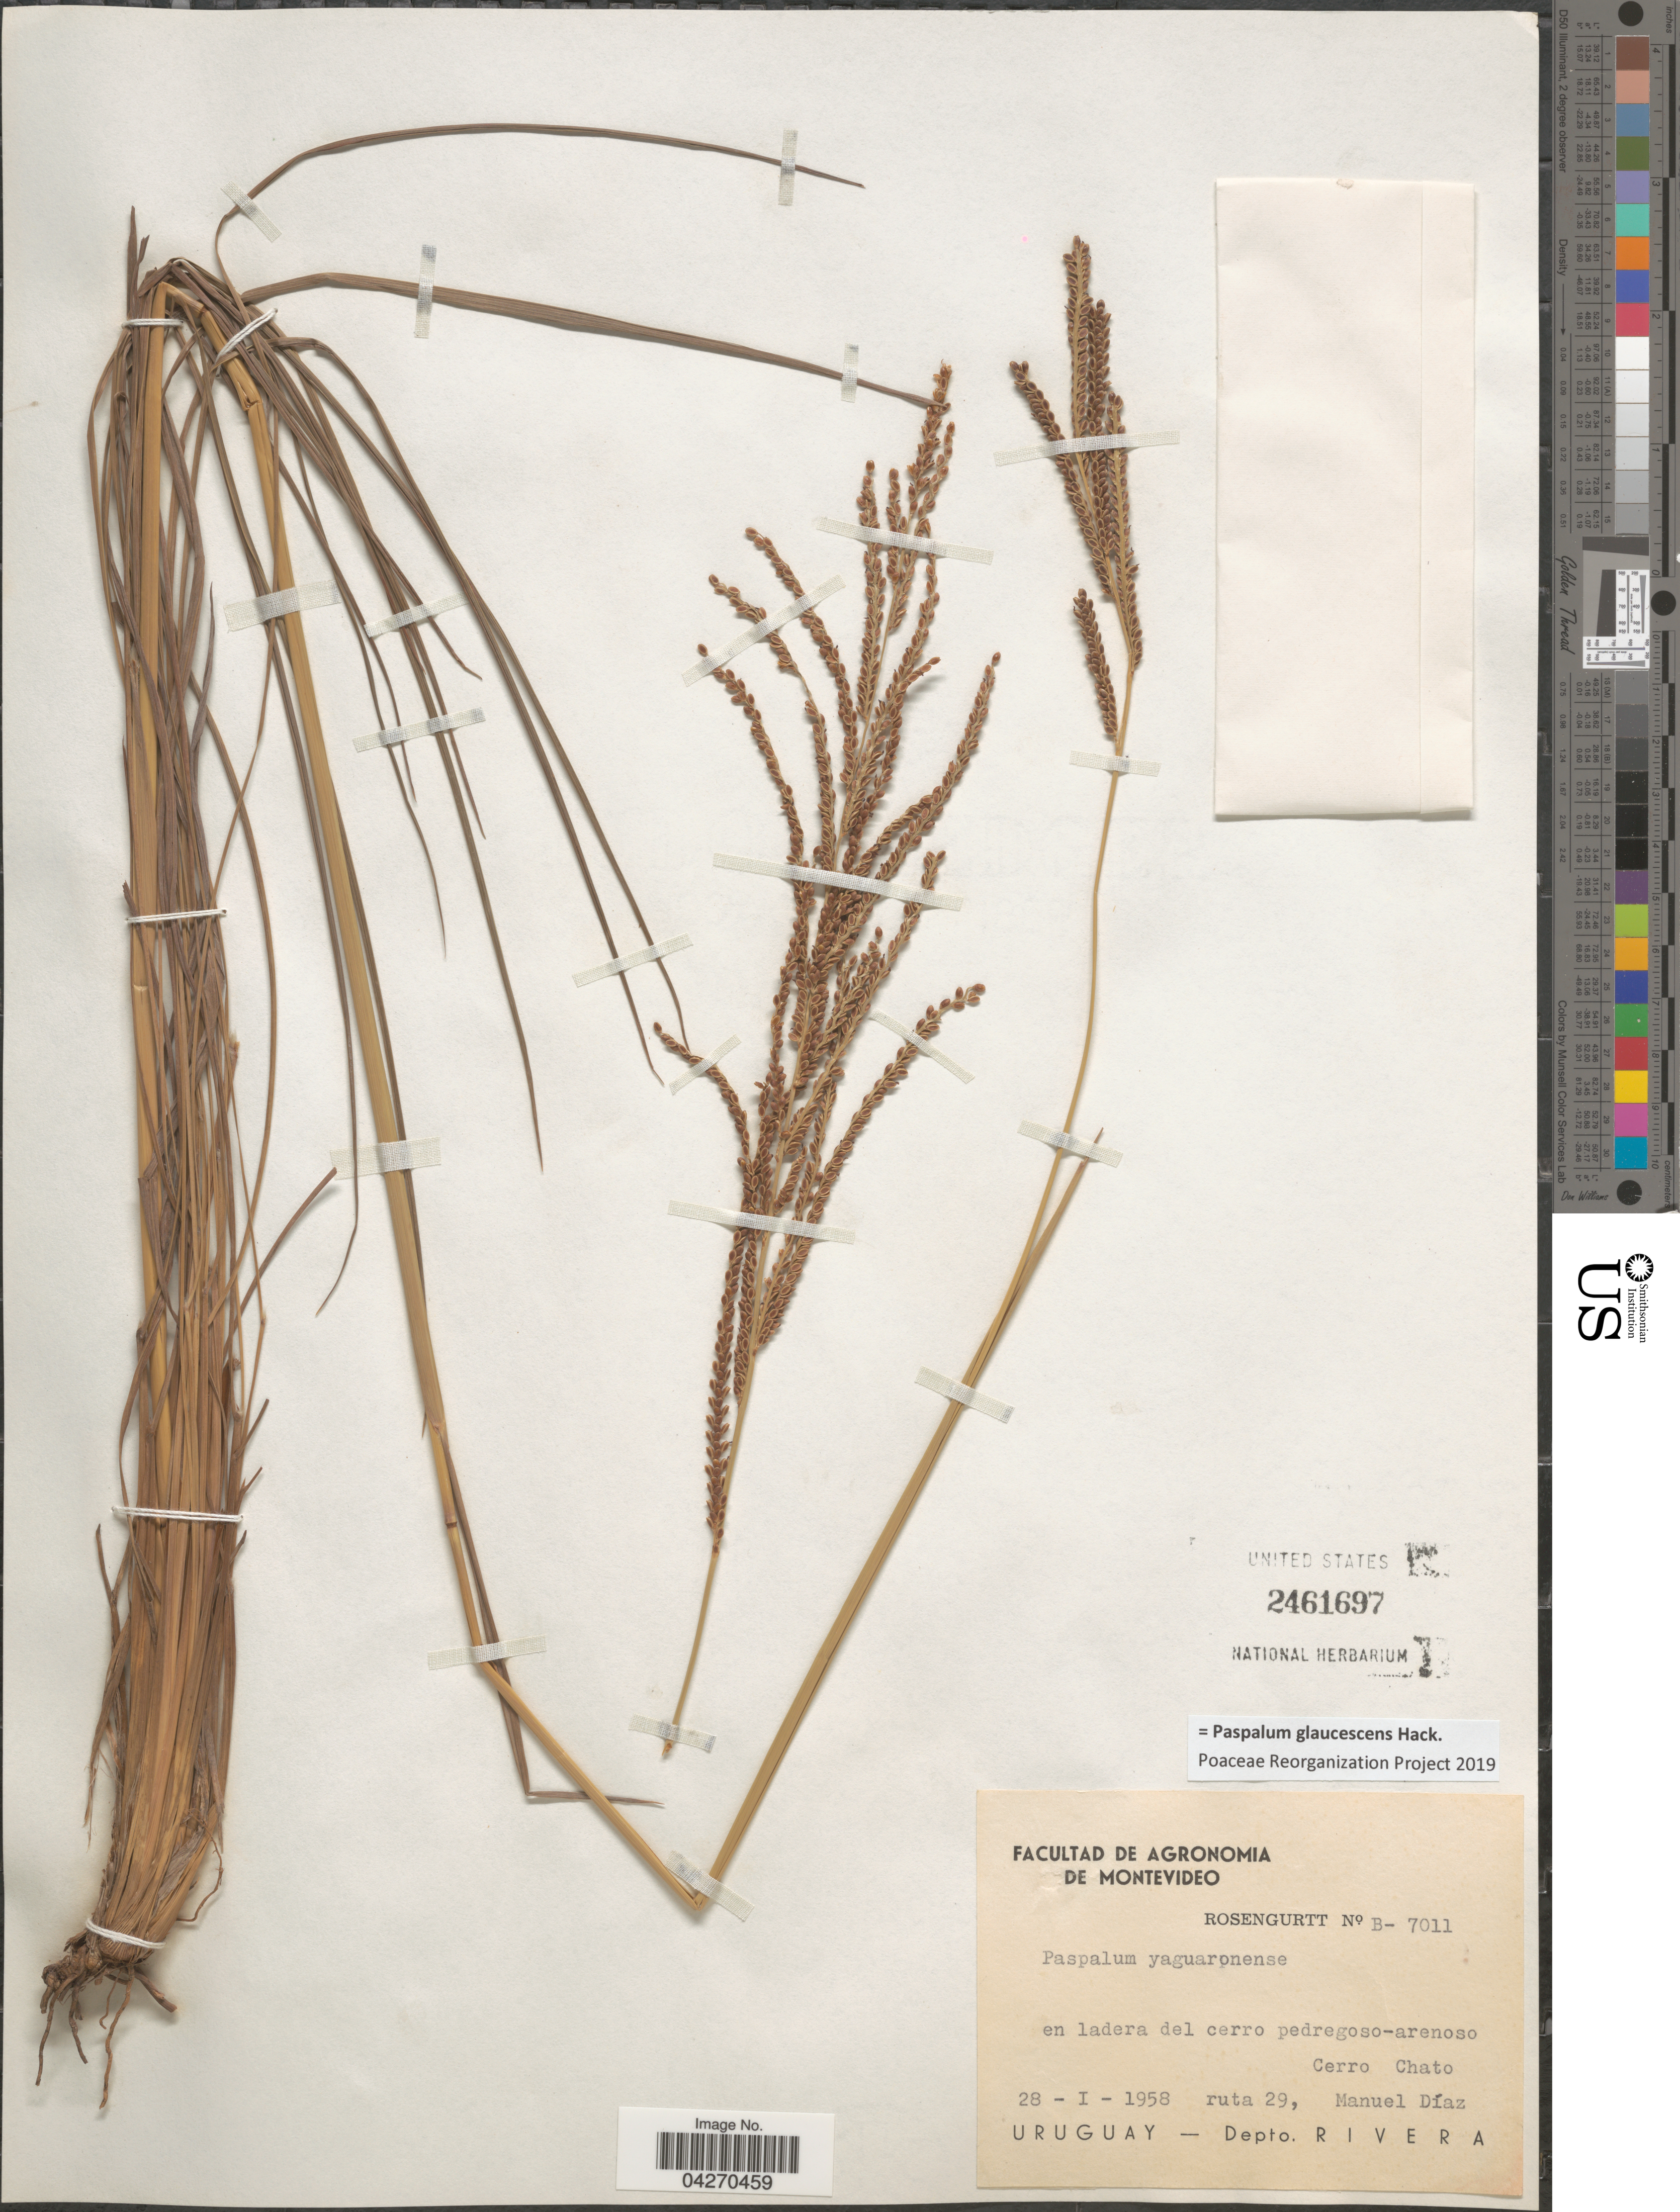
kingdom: Plantae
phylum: Tracheophyta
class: Liliopsida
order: Poales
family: Poaceae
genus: Paspalum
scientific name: Paspalum glaucescens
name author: Hack.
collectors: Rosengurtt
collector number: B-7011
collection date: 1958-01-28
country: Uruguay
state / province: Rivera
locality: En ladera del cerro pedregoso-arenoso. Cerro Chato ruta 29, Manuel Díaz. Depto. Rivera.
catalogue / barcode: US 2461697